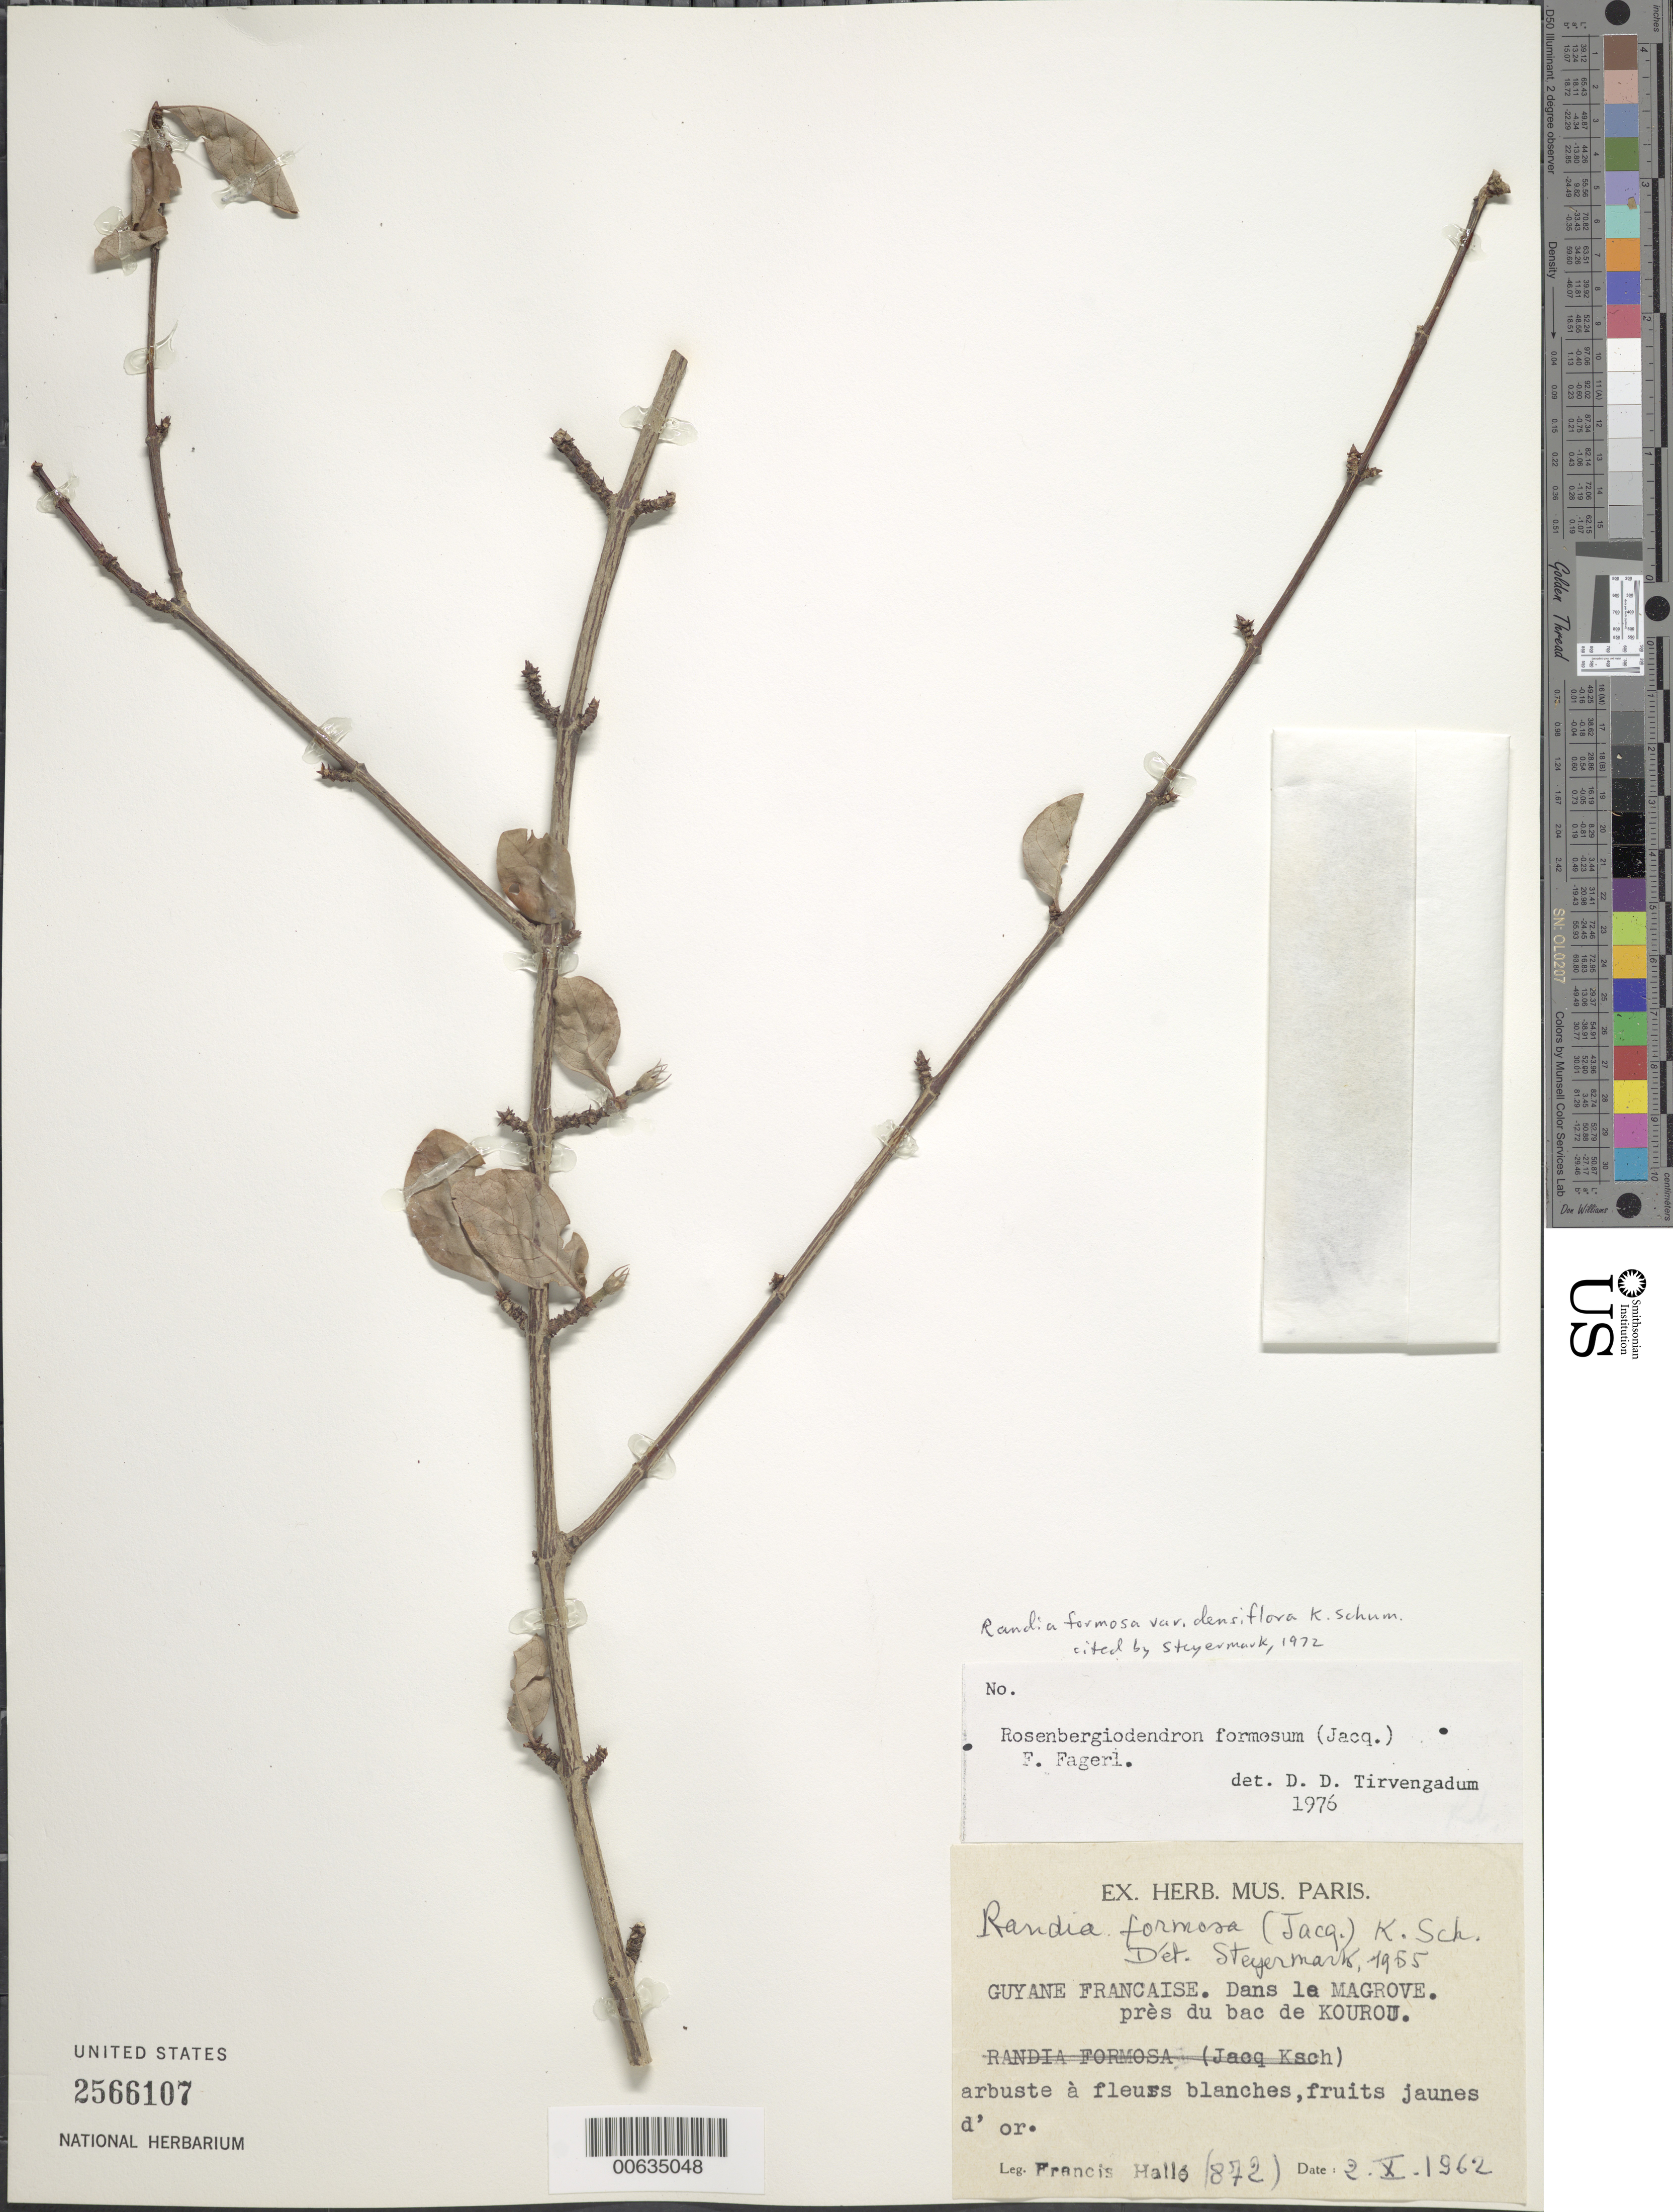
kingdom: Plantae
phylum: Tracheophyta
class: Magnoliopsida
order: Gentianales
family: Rubiaceae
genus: Rosenbergiodendron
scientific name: Rosenbergiodendron formosum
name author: (Jacq.) Fagerl.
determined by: Tirvengadum, D. D.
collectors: F. Hallé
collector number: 872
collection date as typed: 2-Oct-62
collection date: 1962-10-02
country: French Guiana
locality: Kourou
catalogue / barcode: US 2566107